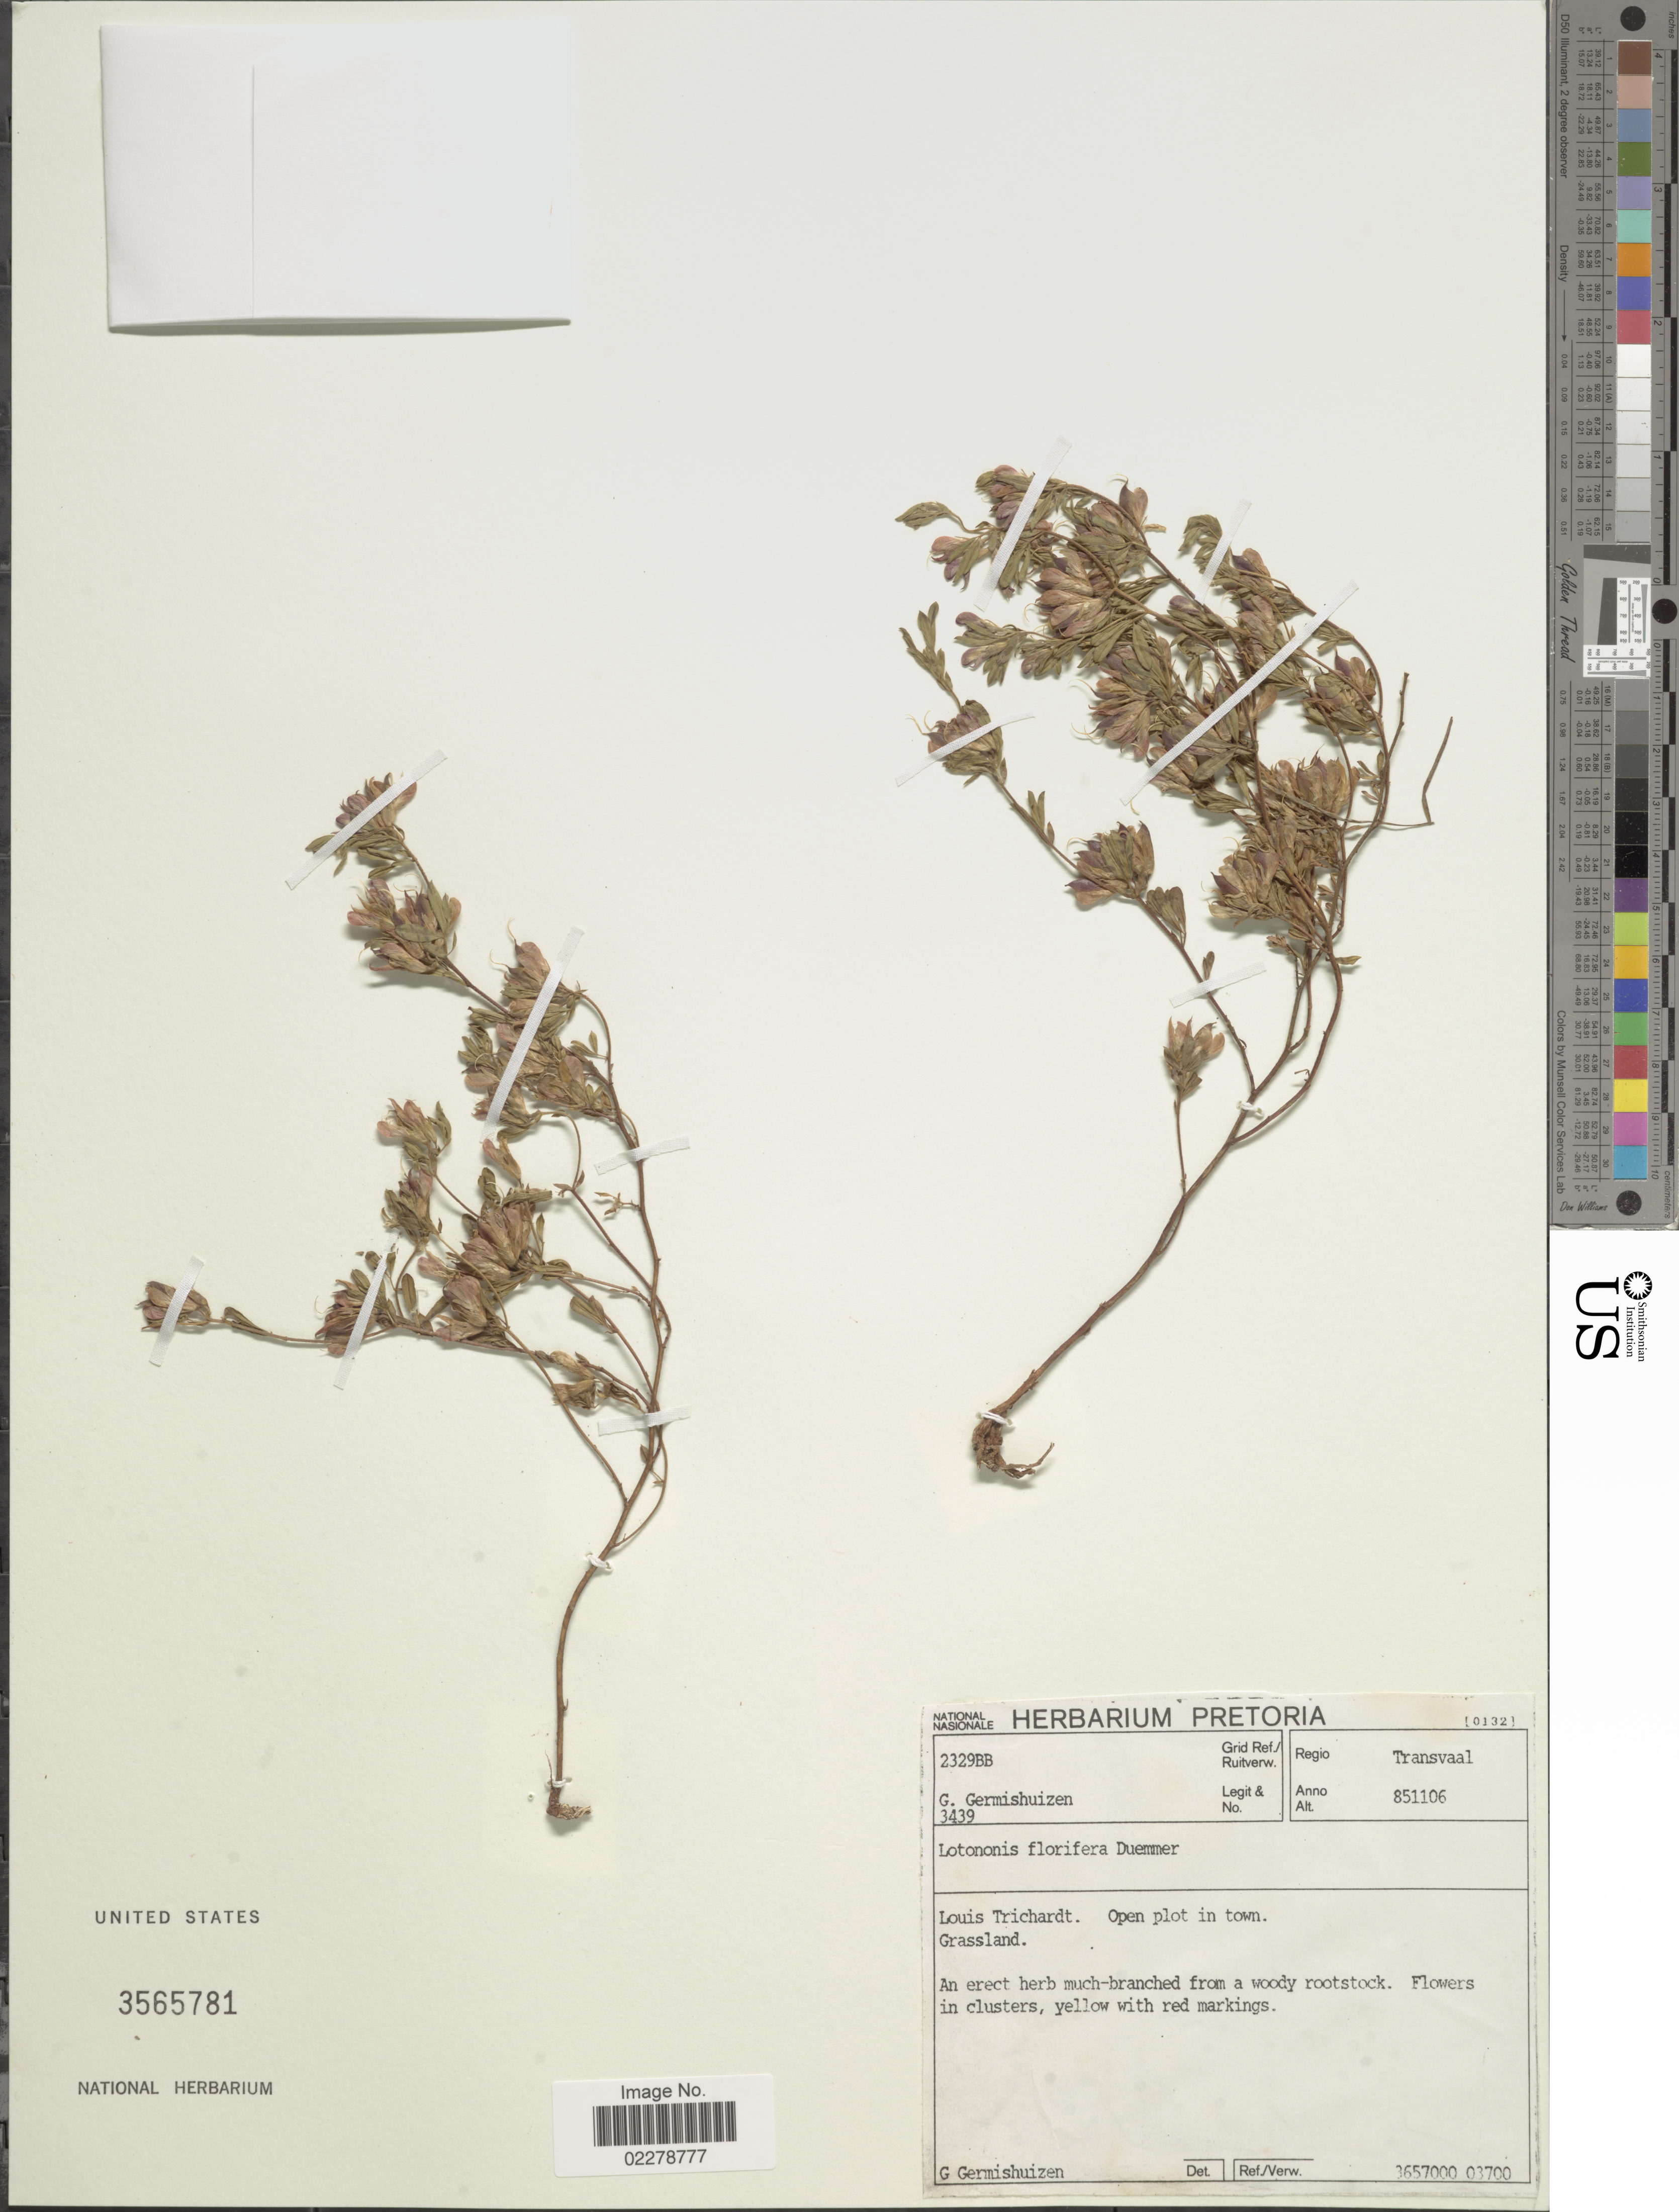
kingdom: Plantae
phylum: Tracheophyta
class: Magnoliopsida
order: Fabales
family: Fabaceae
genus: Lotononis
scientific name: Lotononis florifera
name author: Dümmer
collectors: G. Germishuizen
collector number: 3439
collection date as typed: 851106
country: South Africa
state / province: Limpopo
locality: Region Transvaal. louis Trichardt. open plot in town. Grassland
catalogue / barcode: US 3565781